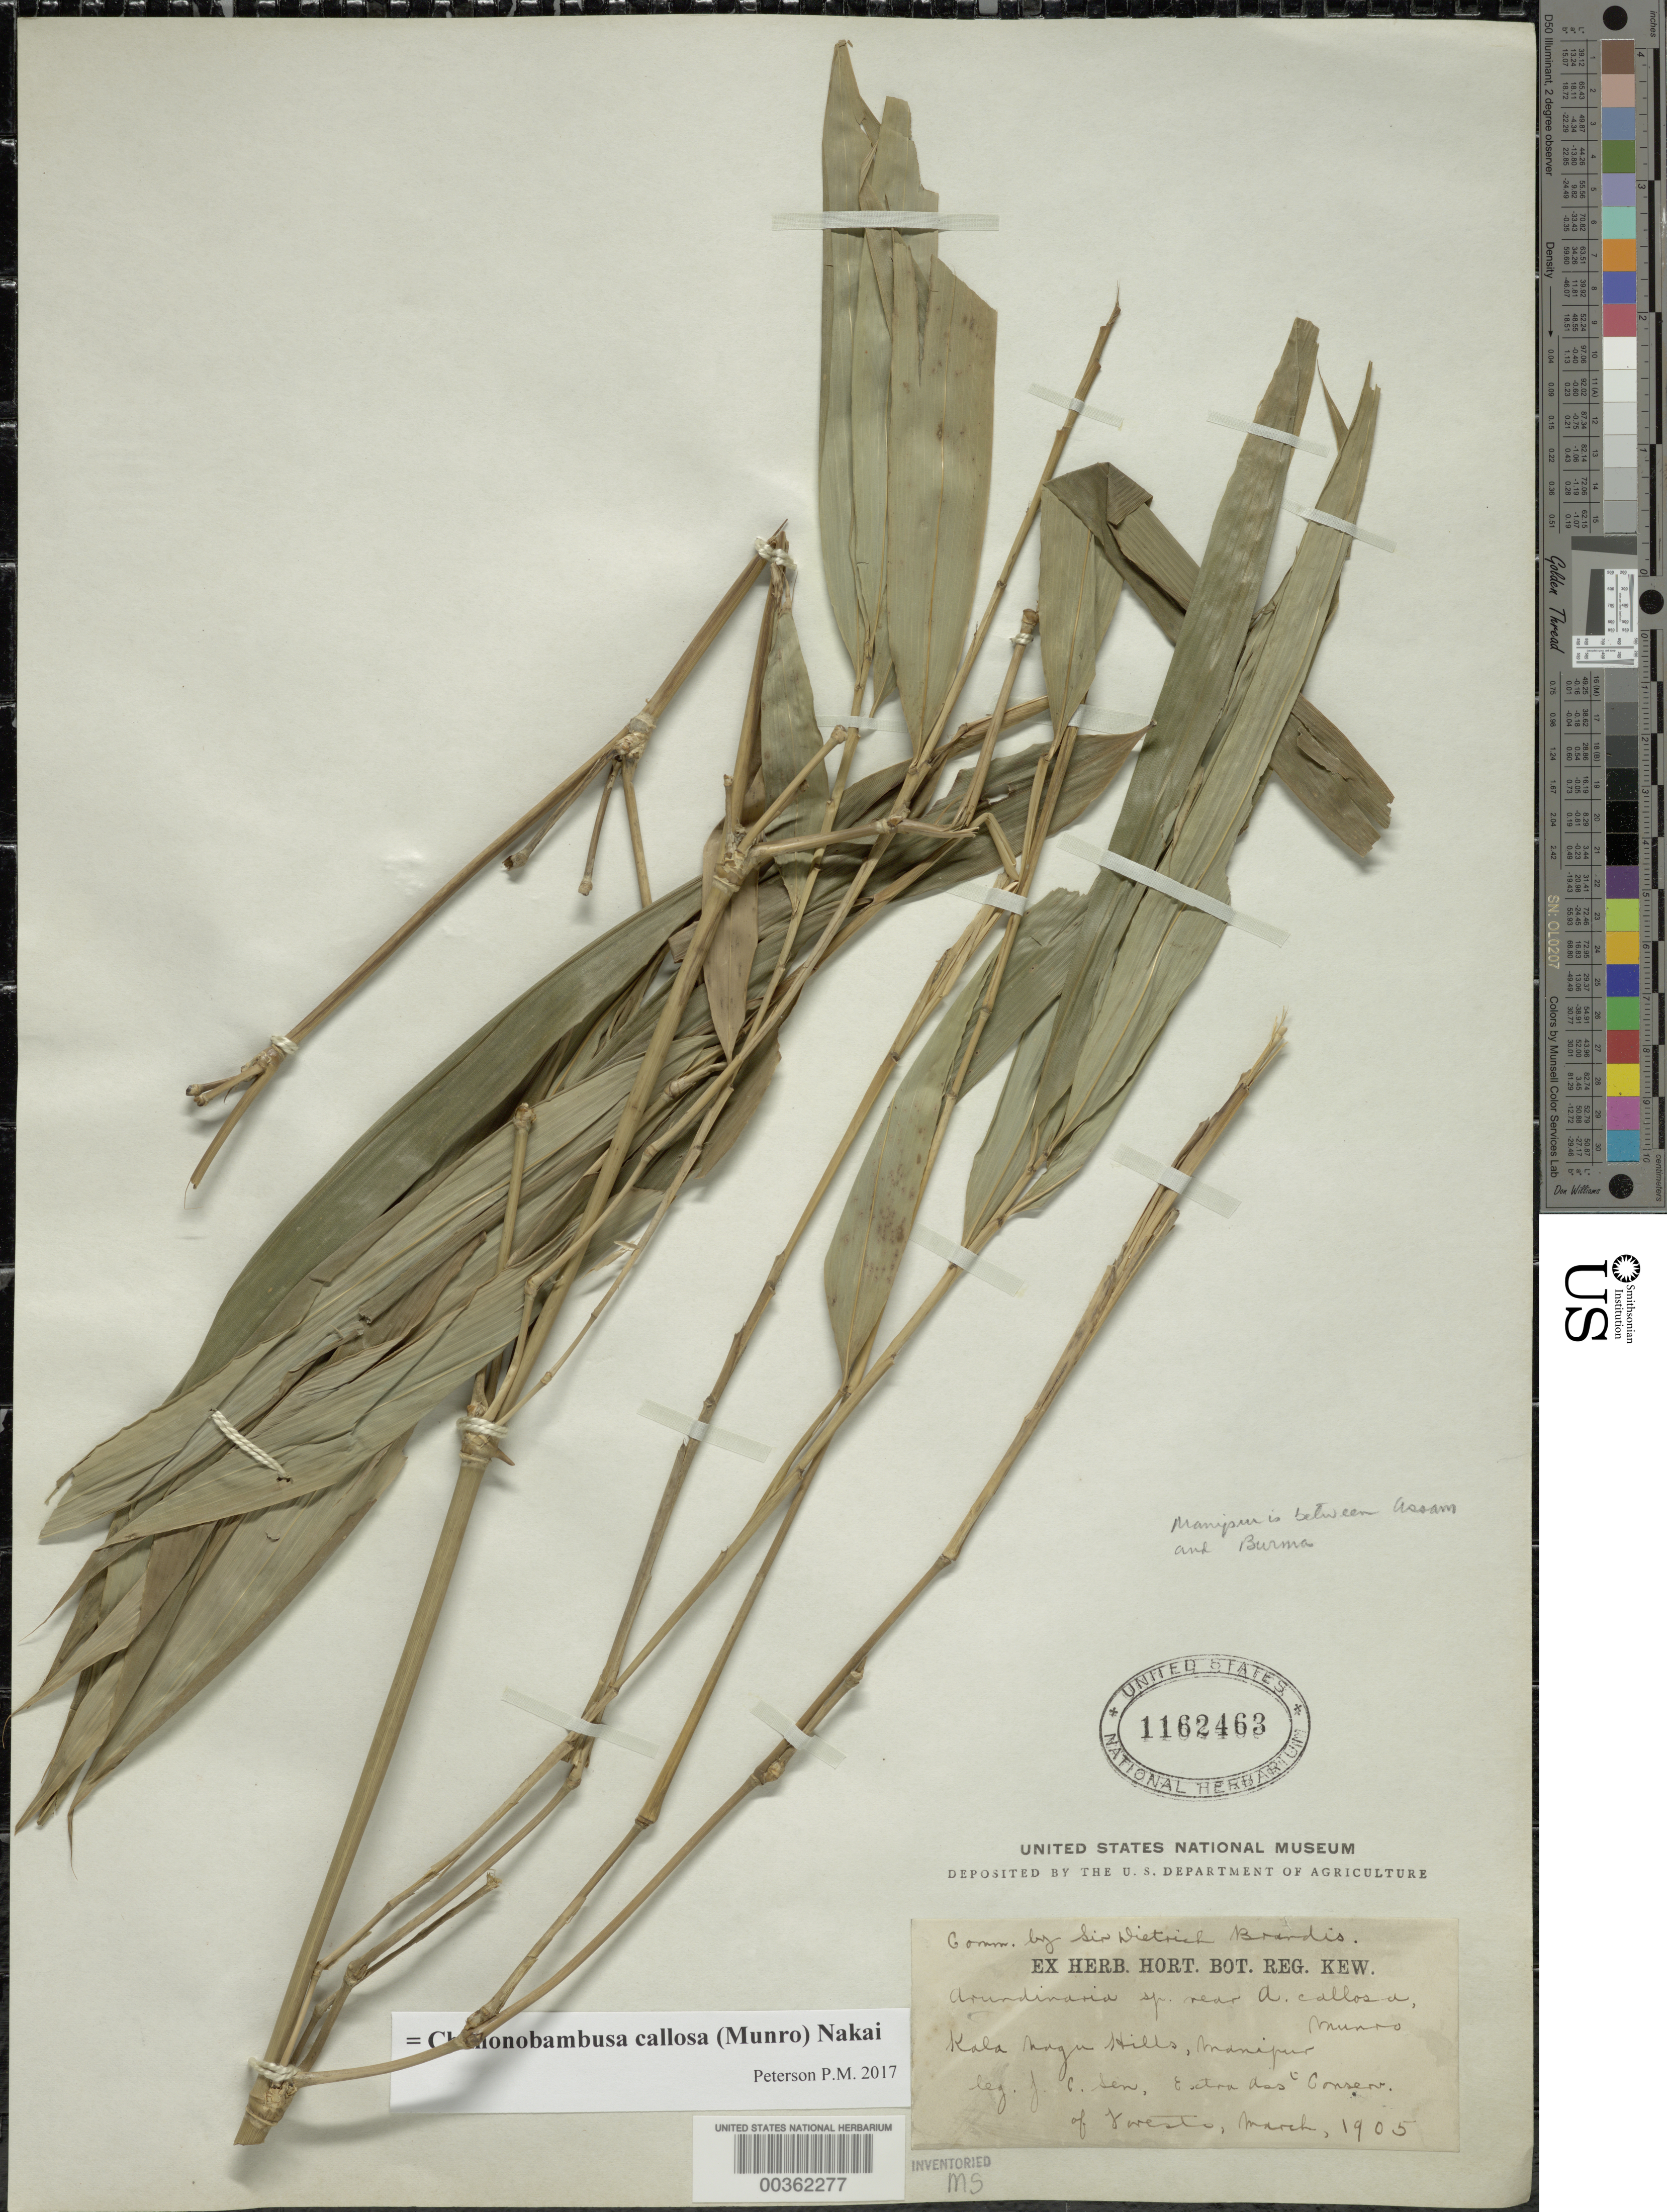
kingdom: Plantae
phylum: Tracheophyta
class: Liliopsida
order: Poales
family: Poaceae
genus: Chimonobambusa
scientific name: Chimonobambusa callosa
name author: (Munro) Nakai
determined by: Poaceae Reorganization Project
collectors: J. Sen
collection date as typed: Mar 1905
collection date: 1905-03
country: India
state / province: Manipur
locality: Kala Nogu Hills, Manipur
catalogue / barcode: US 1162463